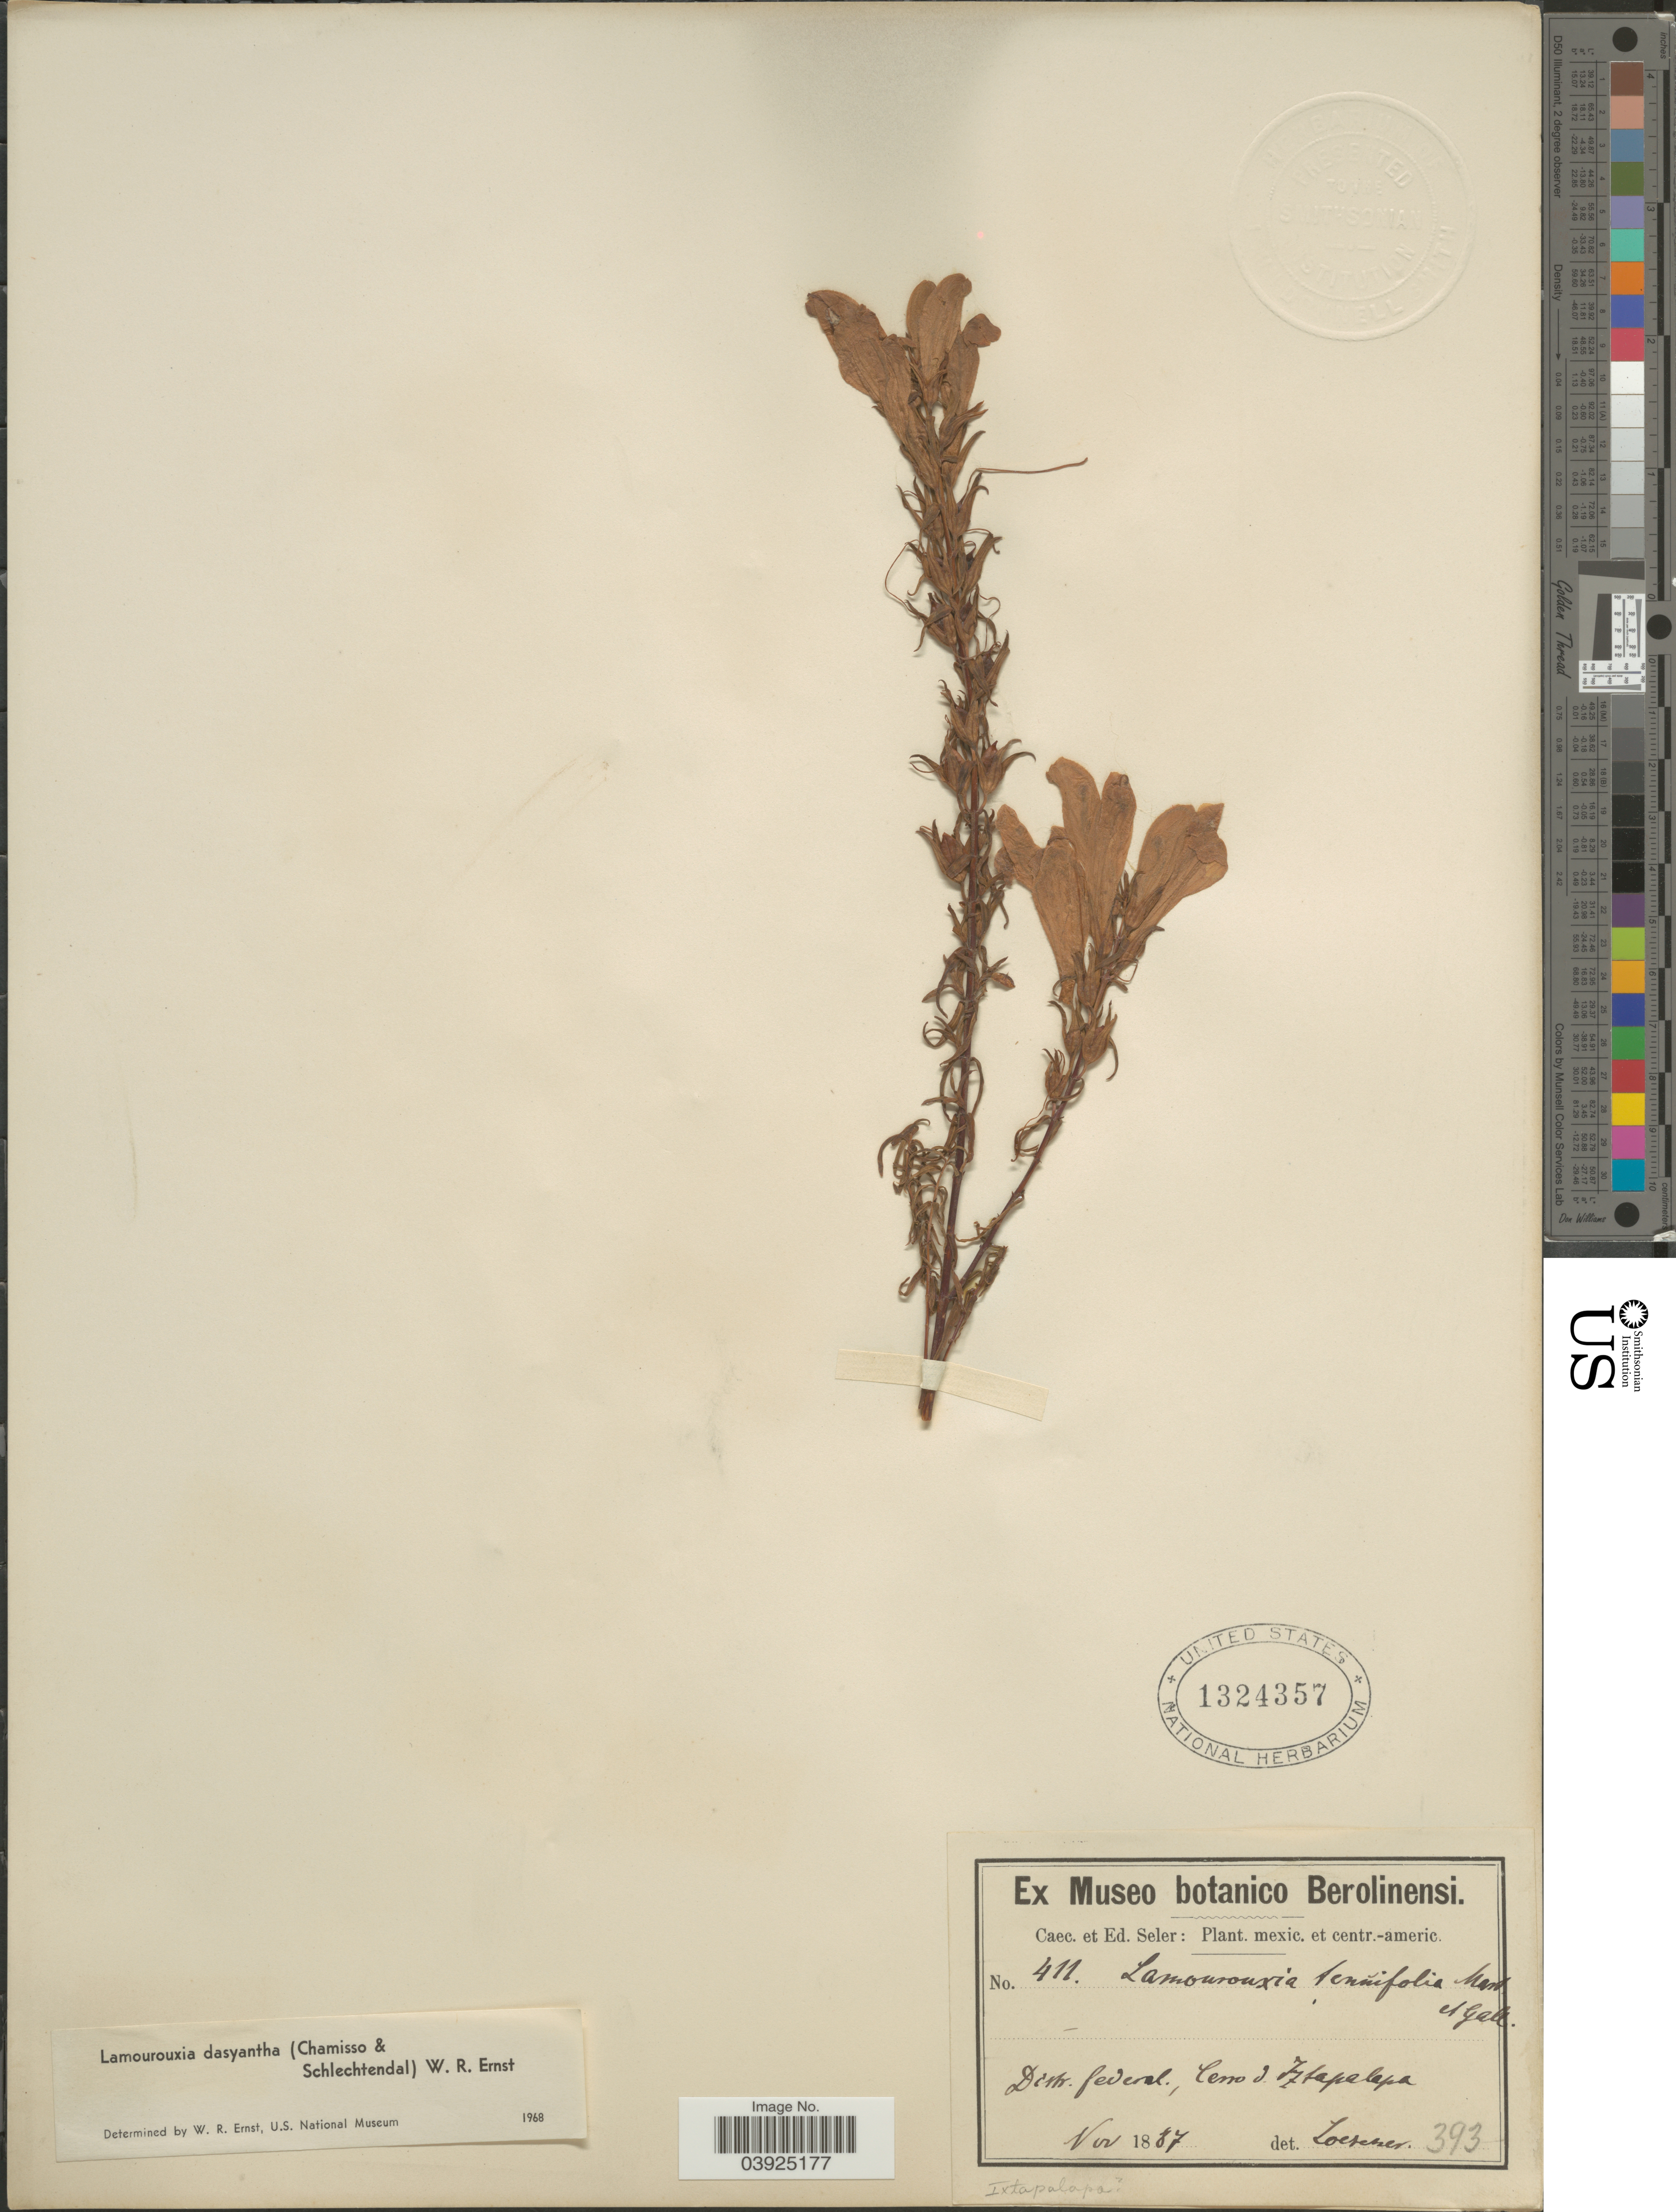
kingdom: Plantae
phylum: Tracheophyta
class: Magnoliopsida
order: Lamiales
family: Orobanchaceae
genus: Lamourouxia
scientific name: Lamourouxia linearis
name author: Benth.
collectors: C. Seler & E. G. Seler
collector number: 411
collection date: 1887-11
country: Mexico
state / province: Distrito Federal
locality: Cerro d. Iztapalapa.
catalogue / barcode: US 1324357